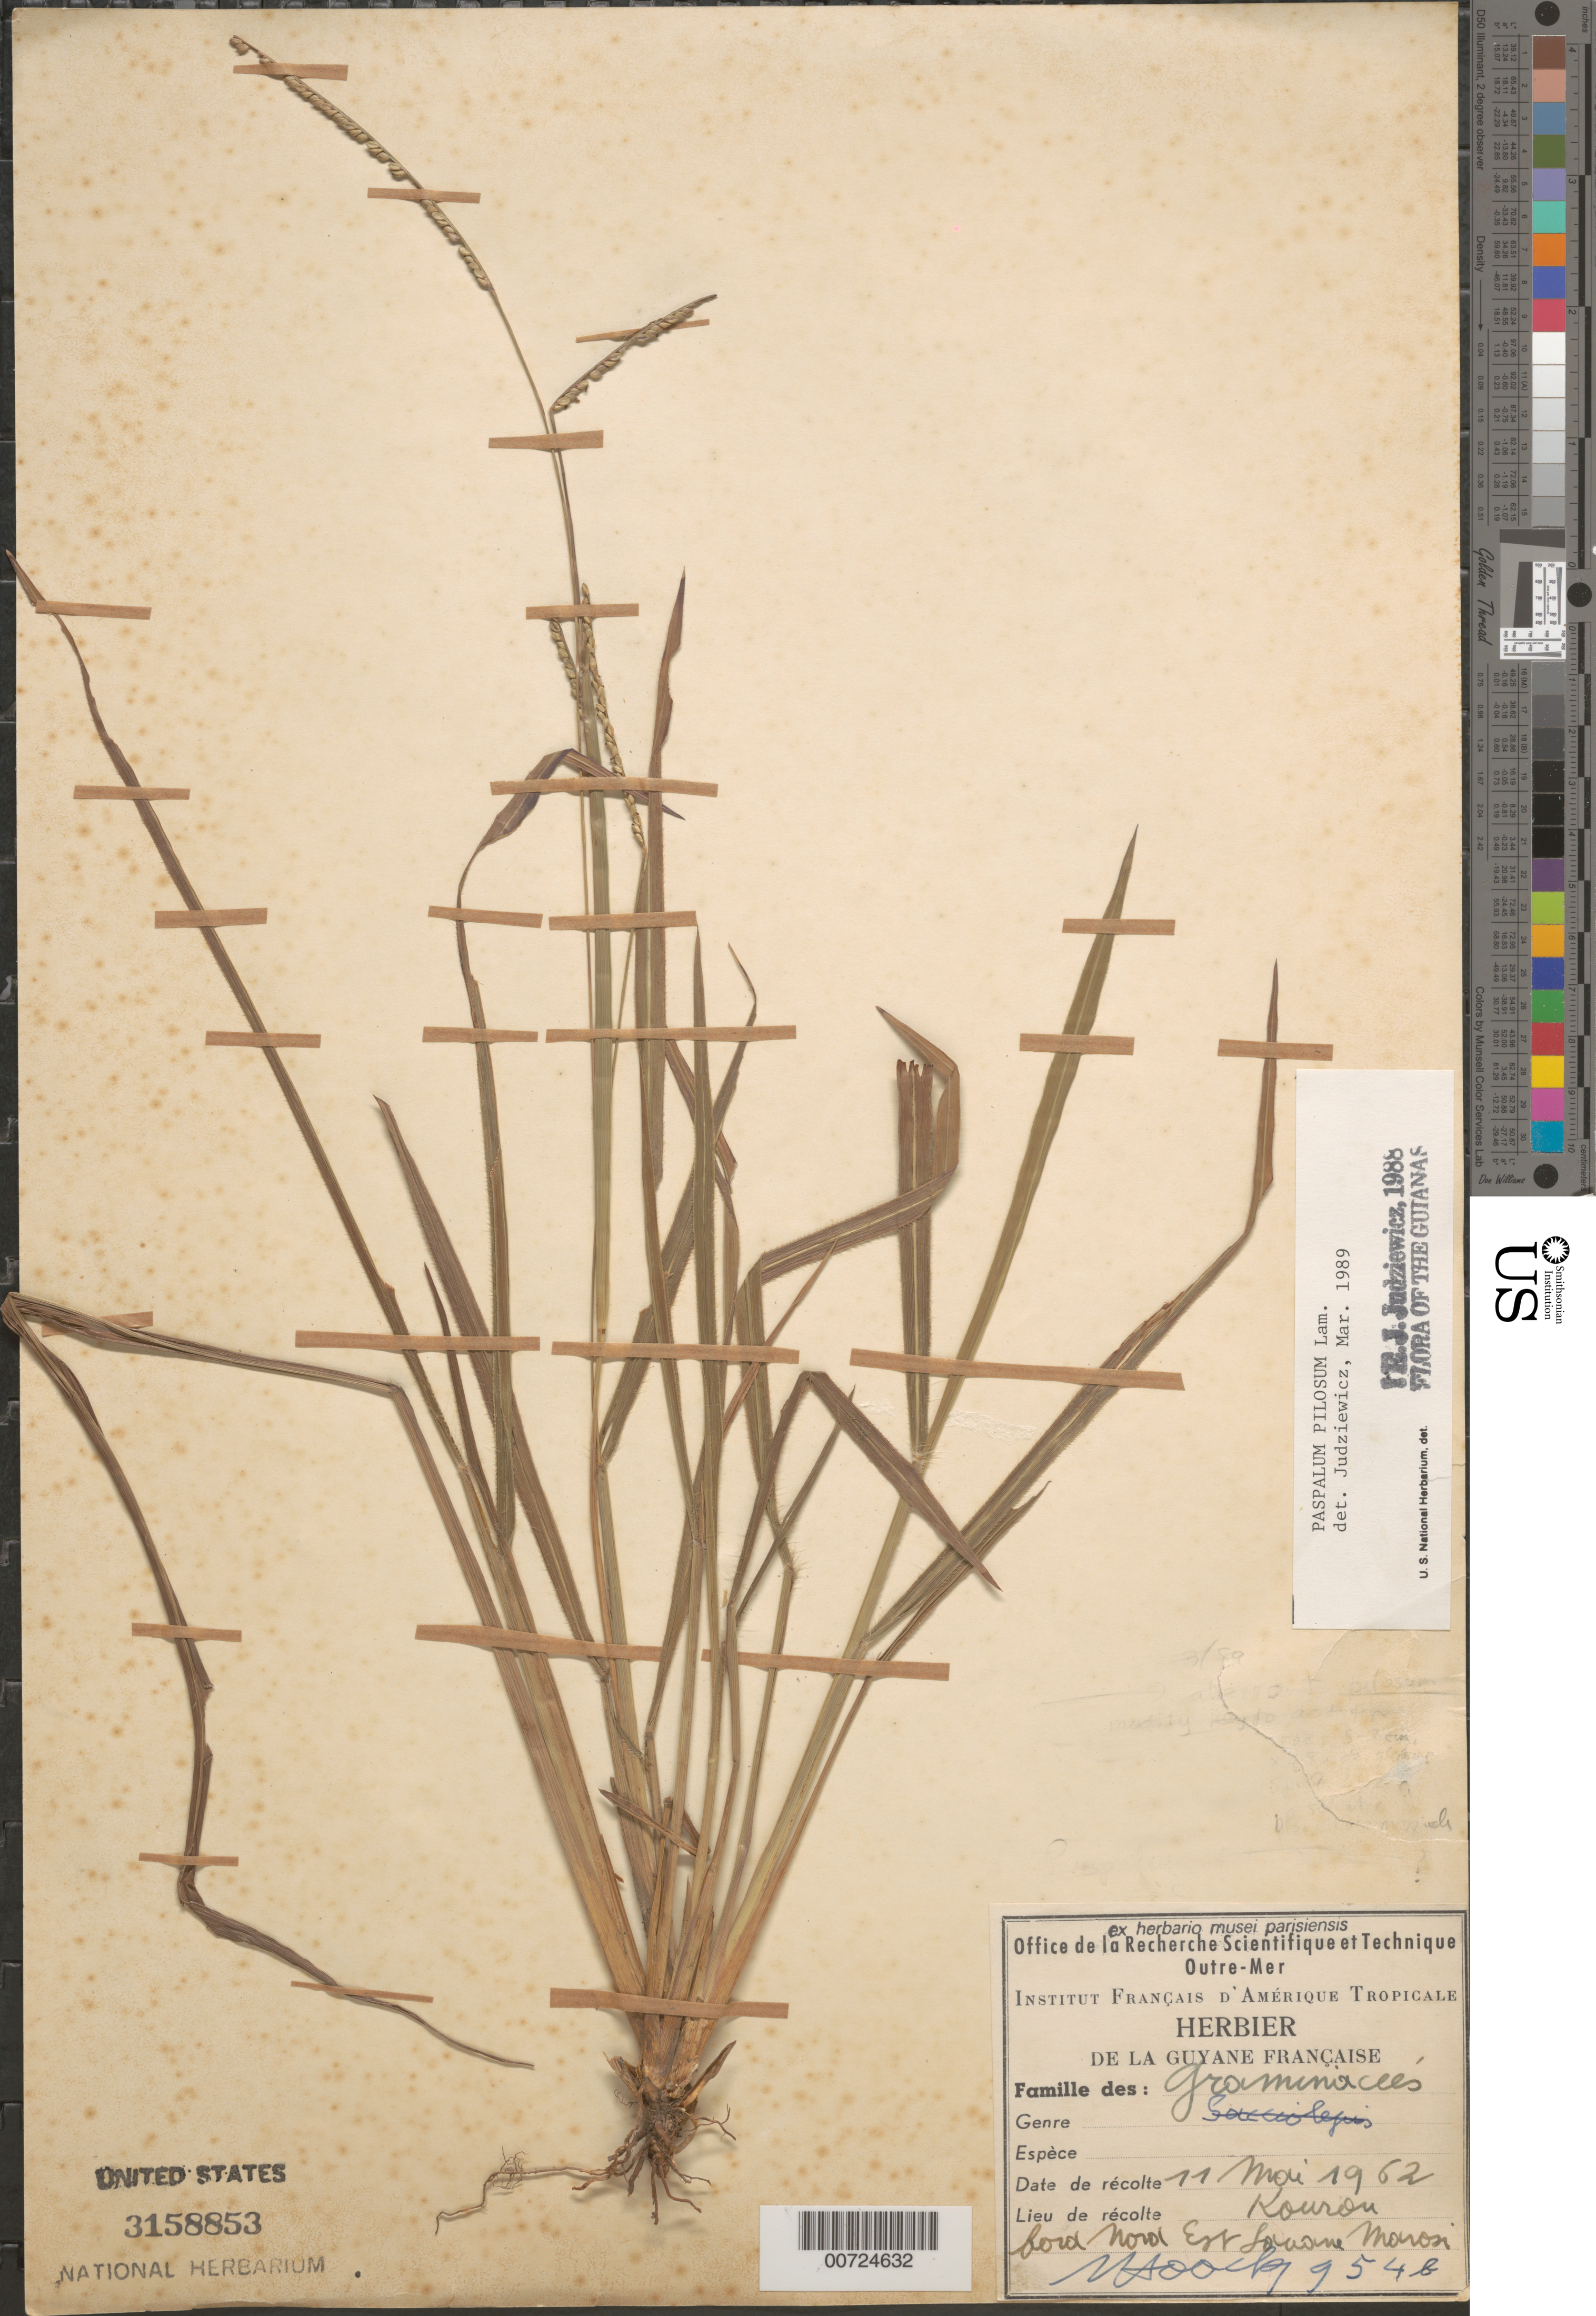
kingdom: Plantae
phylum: Tracheophyta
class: Liliopsida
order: Poales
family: Poaceae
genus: Paspalum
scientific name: Paspalum pilosum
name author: Lam.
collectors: J. Hoock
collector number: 954b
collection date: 1962-05-11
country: French Guiana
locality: Guyane Française. Kourou. Bord Nord Est Savanne Marosi.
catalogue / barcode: US 3158853